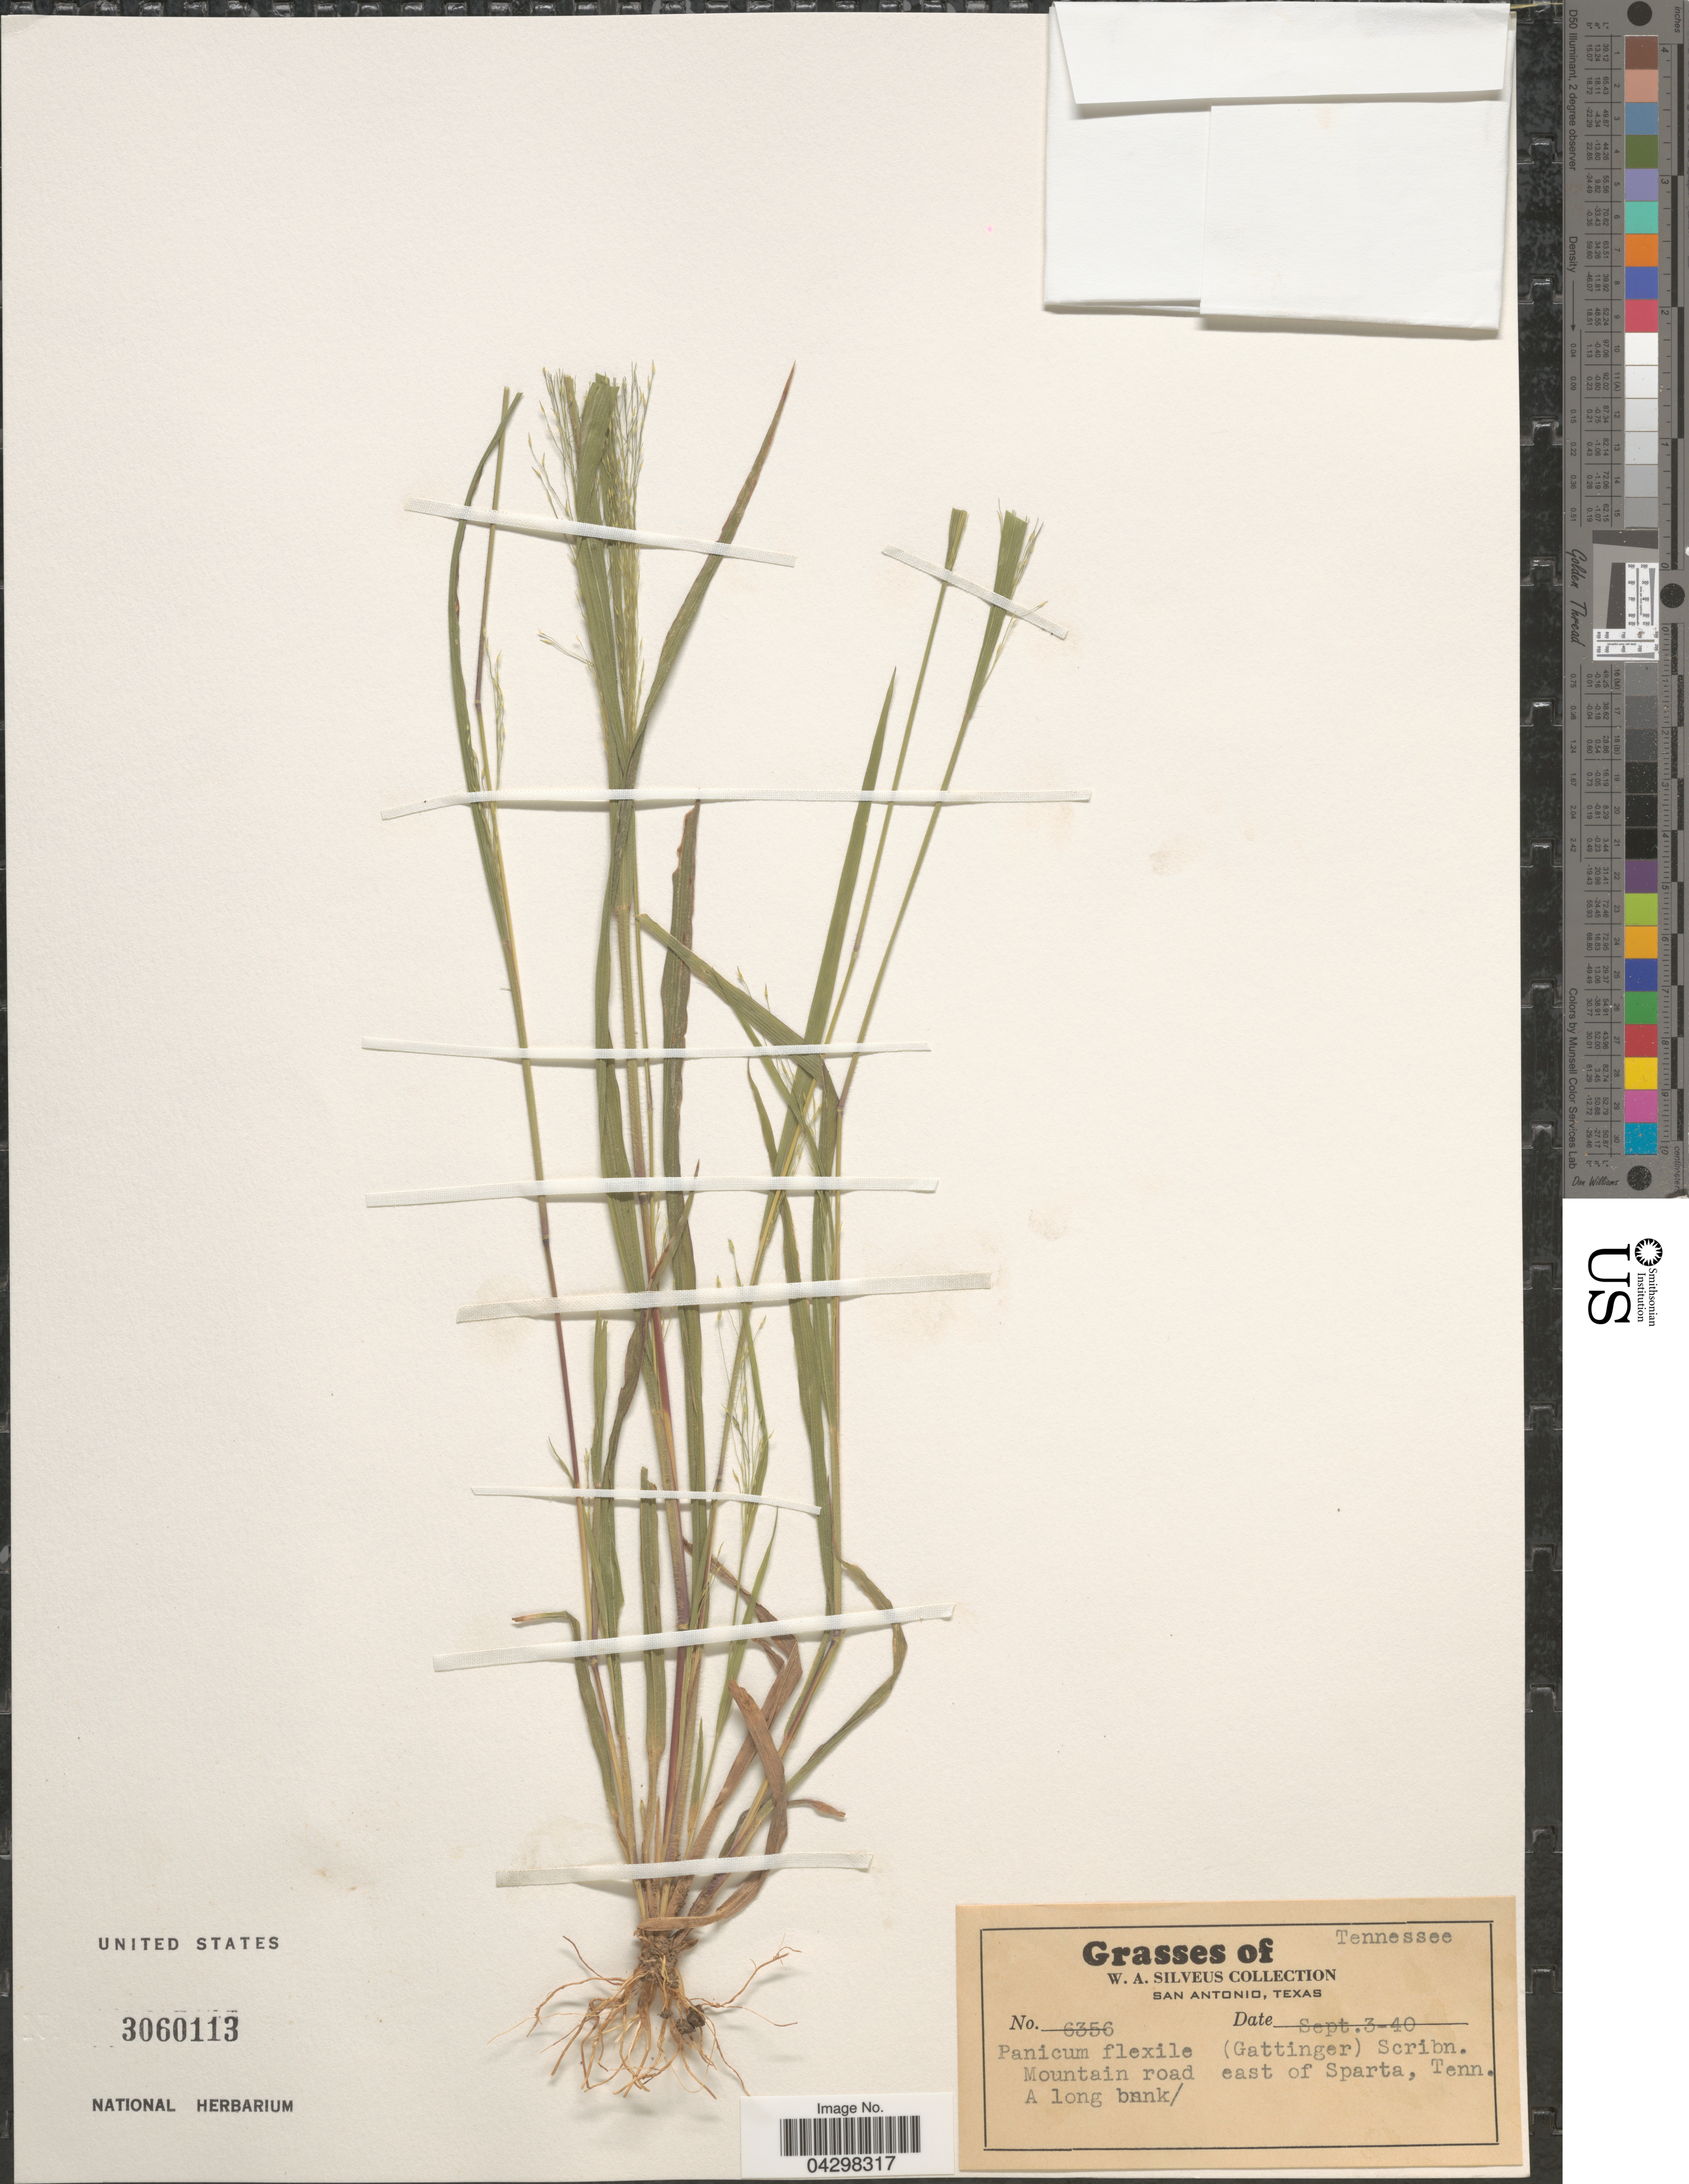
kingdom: Plantae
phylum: Tracheophyta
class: Liliopsida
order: Poales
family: Poaceae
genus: Panicum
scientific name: Panicum flexile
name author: (Gatt.) Scribn.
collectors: W. Silveus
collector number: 6356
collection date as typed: Transcribed d/m/y: 3/9/40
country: United States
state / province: Tennessee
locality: Mountain road east of Sparta. Along bank.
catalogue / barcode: US 3060113